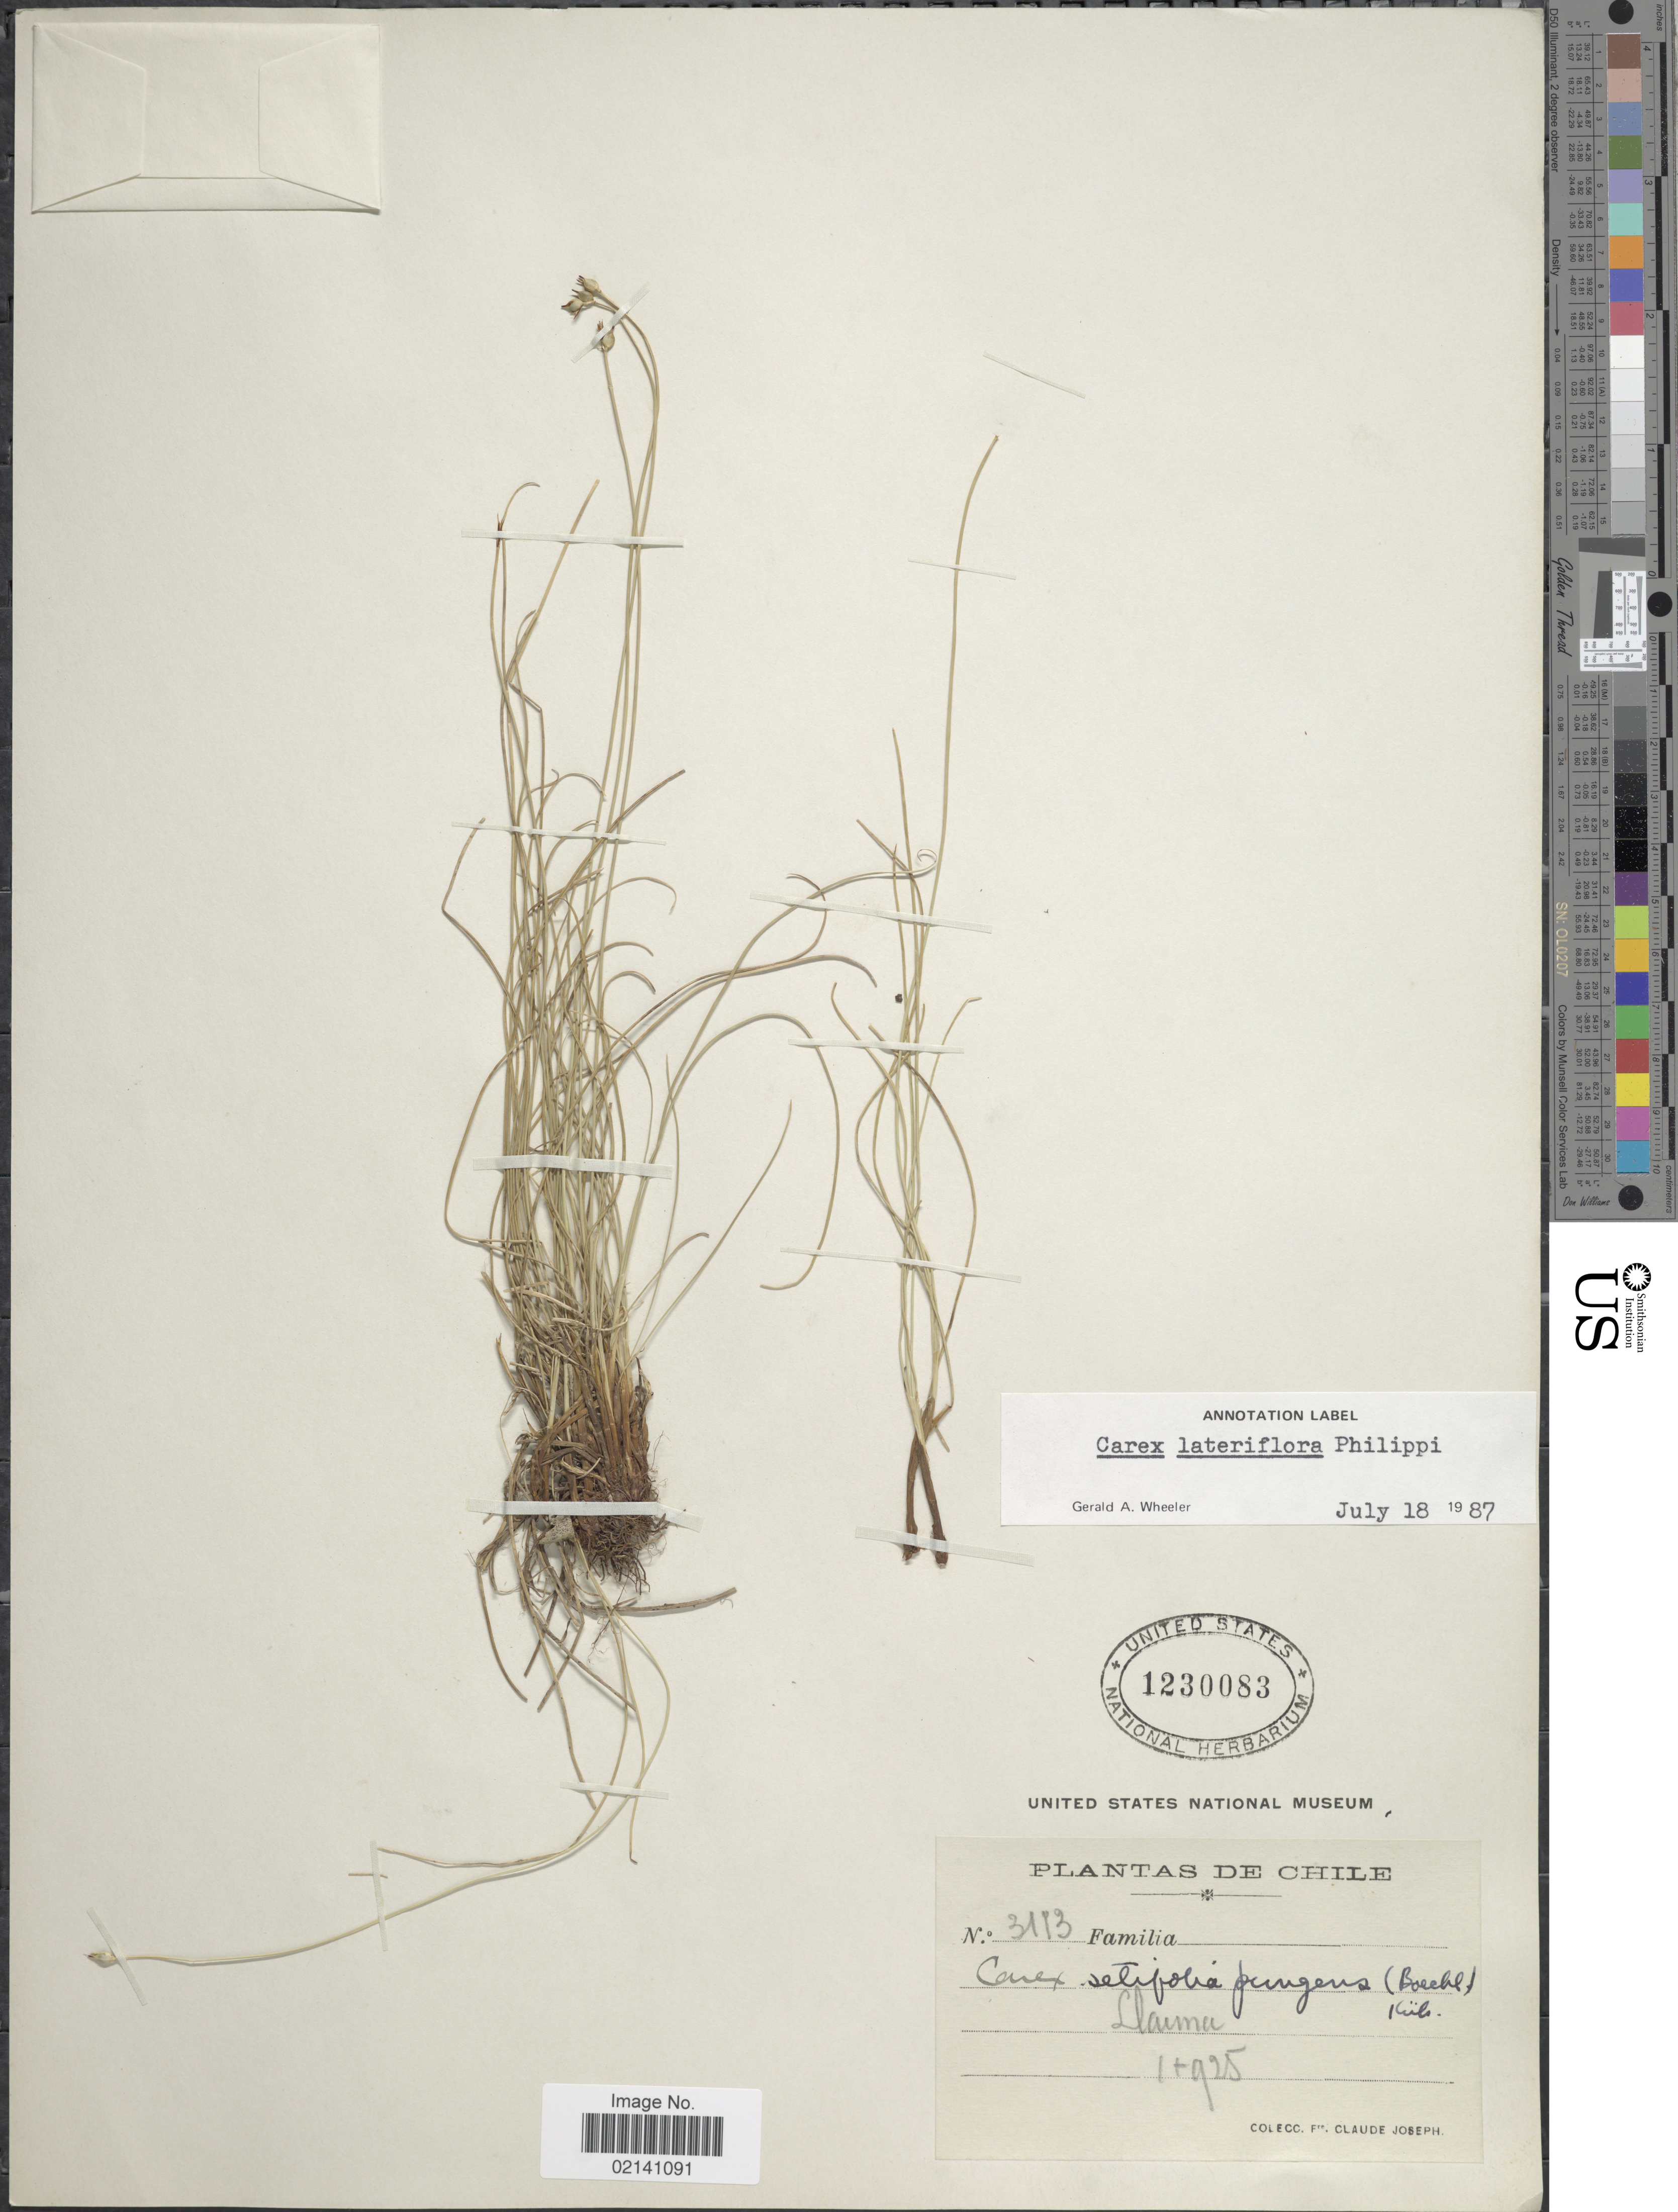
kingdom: Plantae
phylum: Tracheophyta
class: Liliopsida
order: Poales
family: Cyperaceae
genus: Carex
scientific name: Carex lateriflora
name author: Phil.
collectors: Bro. Claude-Joseph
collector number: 3113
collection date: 1925-11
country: Chile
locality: Llaima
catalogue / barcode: US 1230083